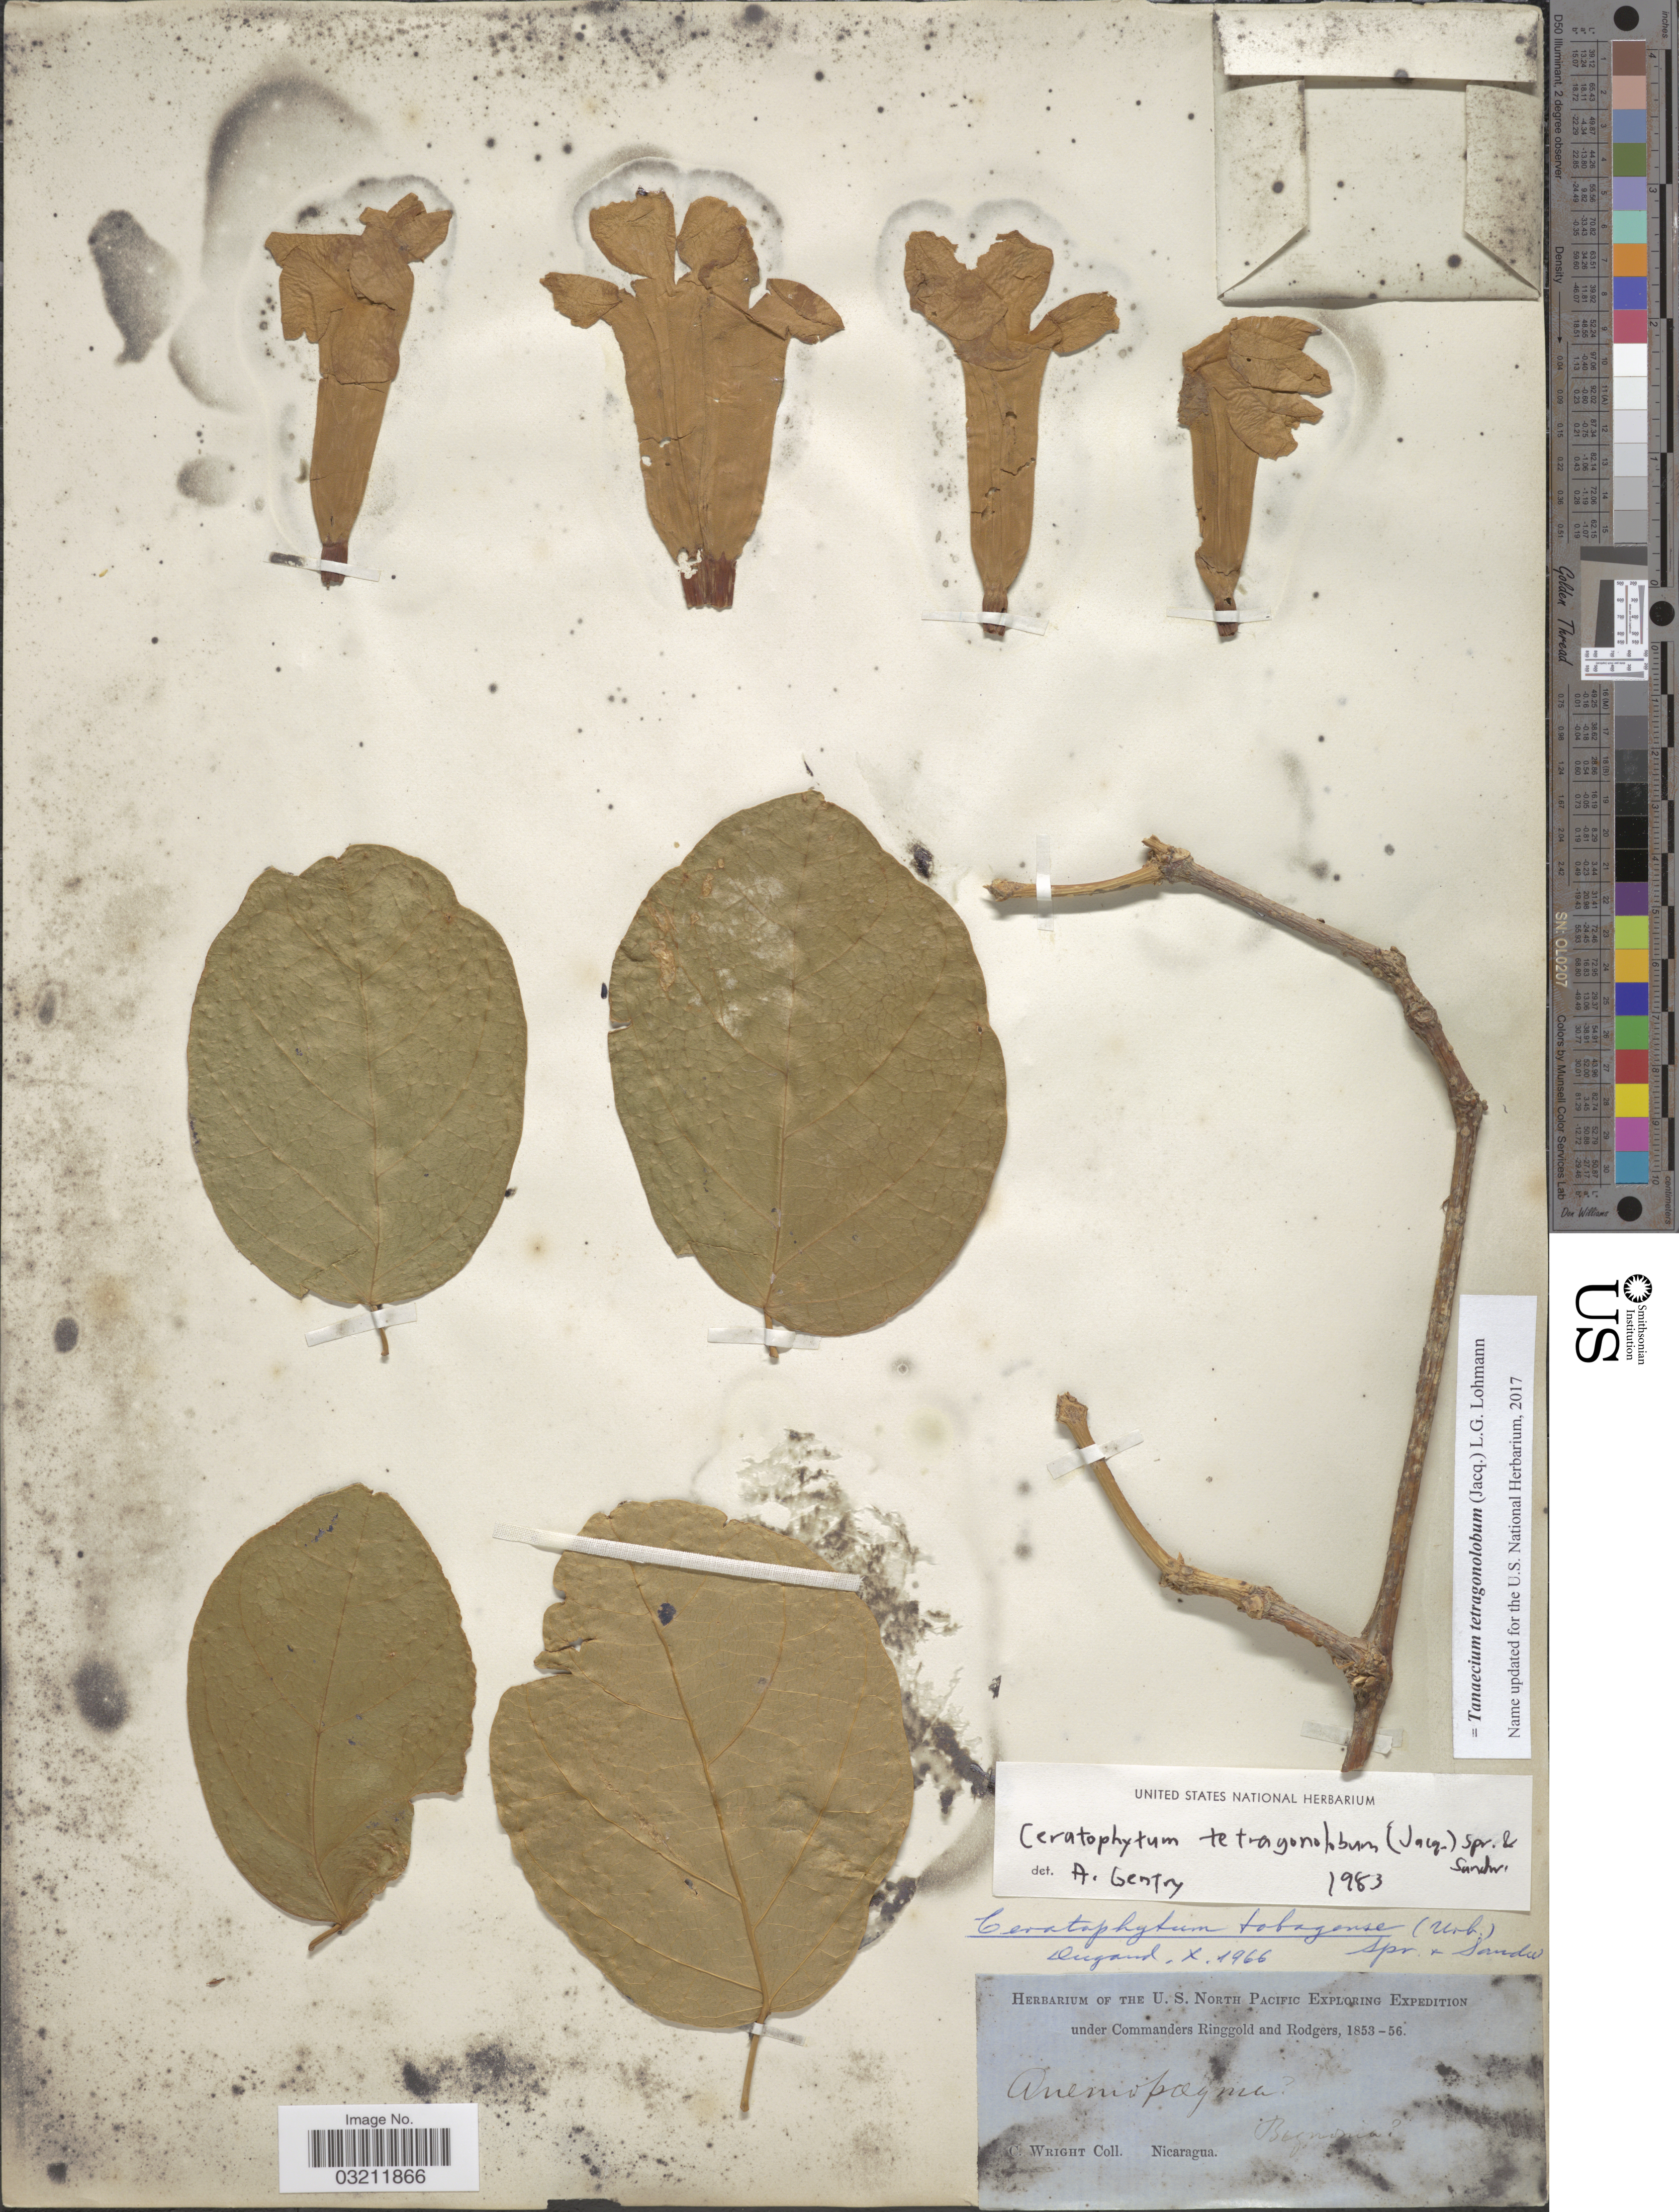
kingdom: Plantae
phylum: Tracheophyta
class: Magnoliopsida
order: Lamiales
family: Bignoniaceae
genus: Tanaecium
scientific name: Tanaecium tetragonolobum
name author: (Jacq.) L.G. Lohmann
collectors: C. Wright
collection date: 1853/1856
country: Nicaragua